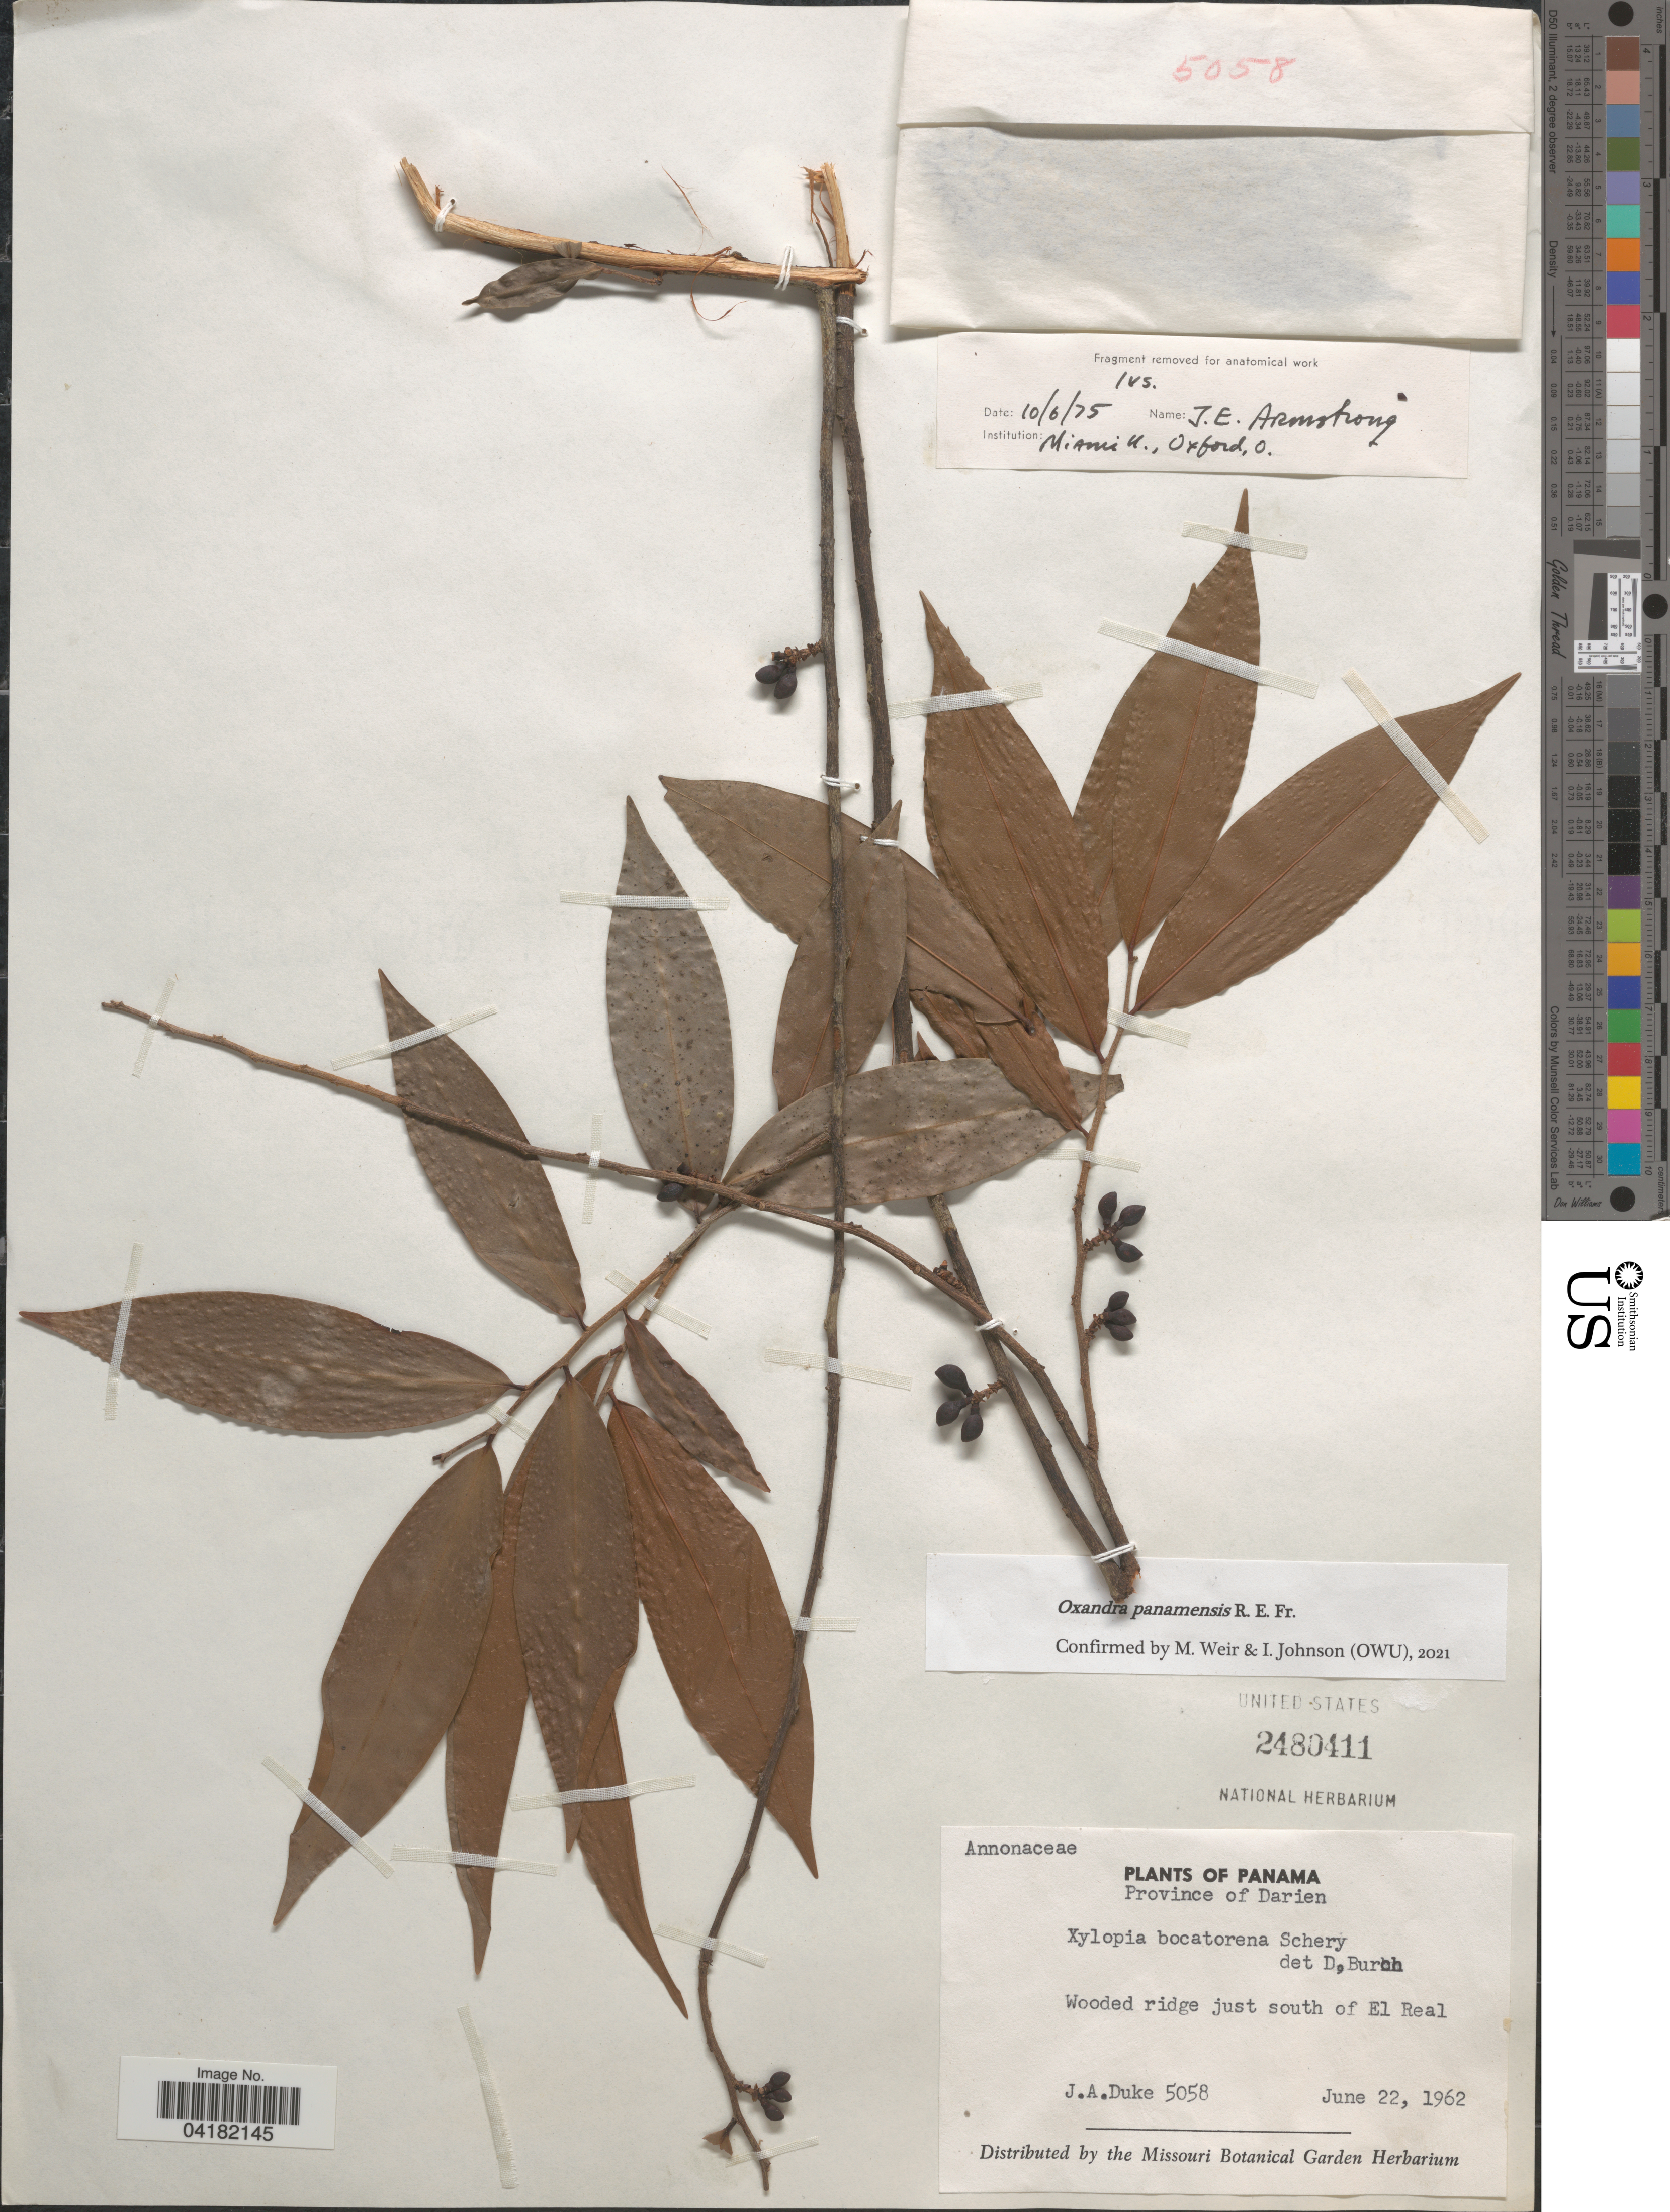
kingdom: Plantae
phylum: Tracheophyta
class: Magnoliopsida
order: Magnoliales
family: Annonaceae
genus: Oxandra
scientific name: Oxandra panamensis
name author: R.E. Fr.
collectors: J. A. Duke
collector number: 5058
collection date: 1962-06-22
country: Panama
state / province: Darien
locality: Wooded ridge just south of El Real.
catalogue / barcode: US 2480411